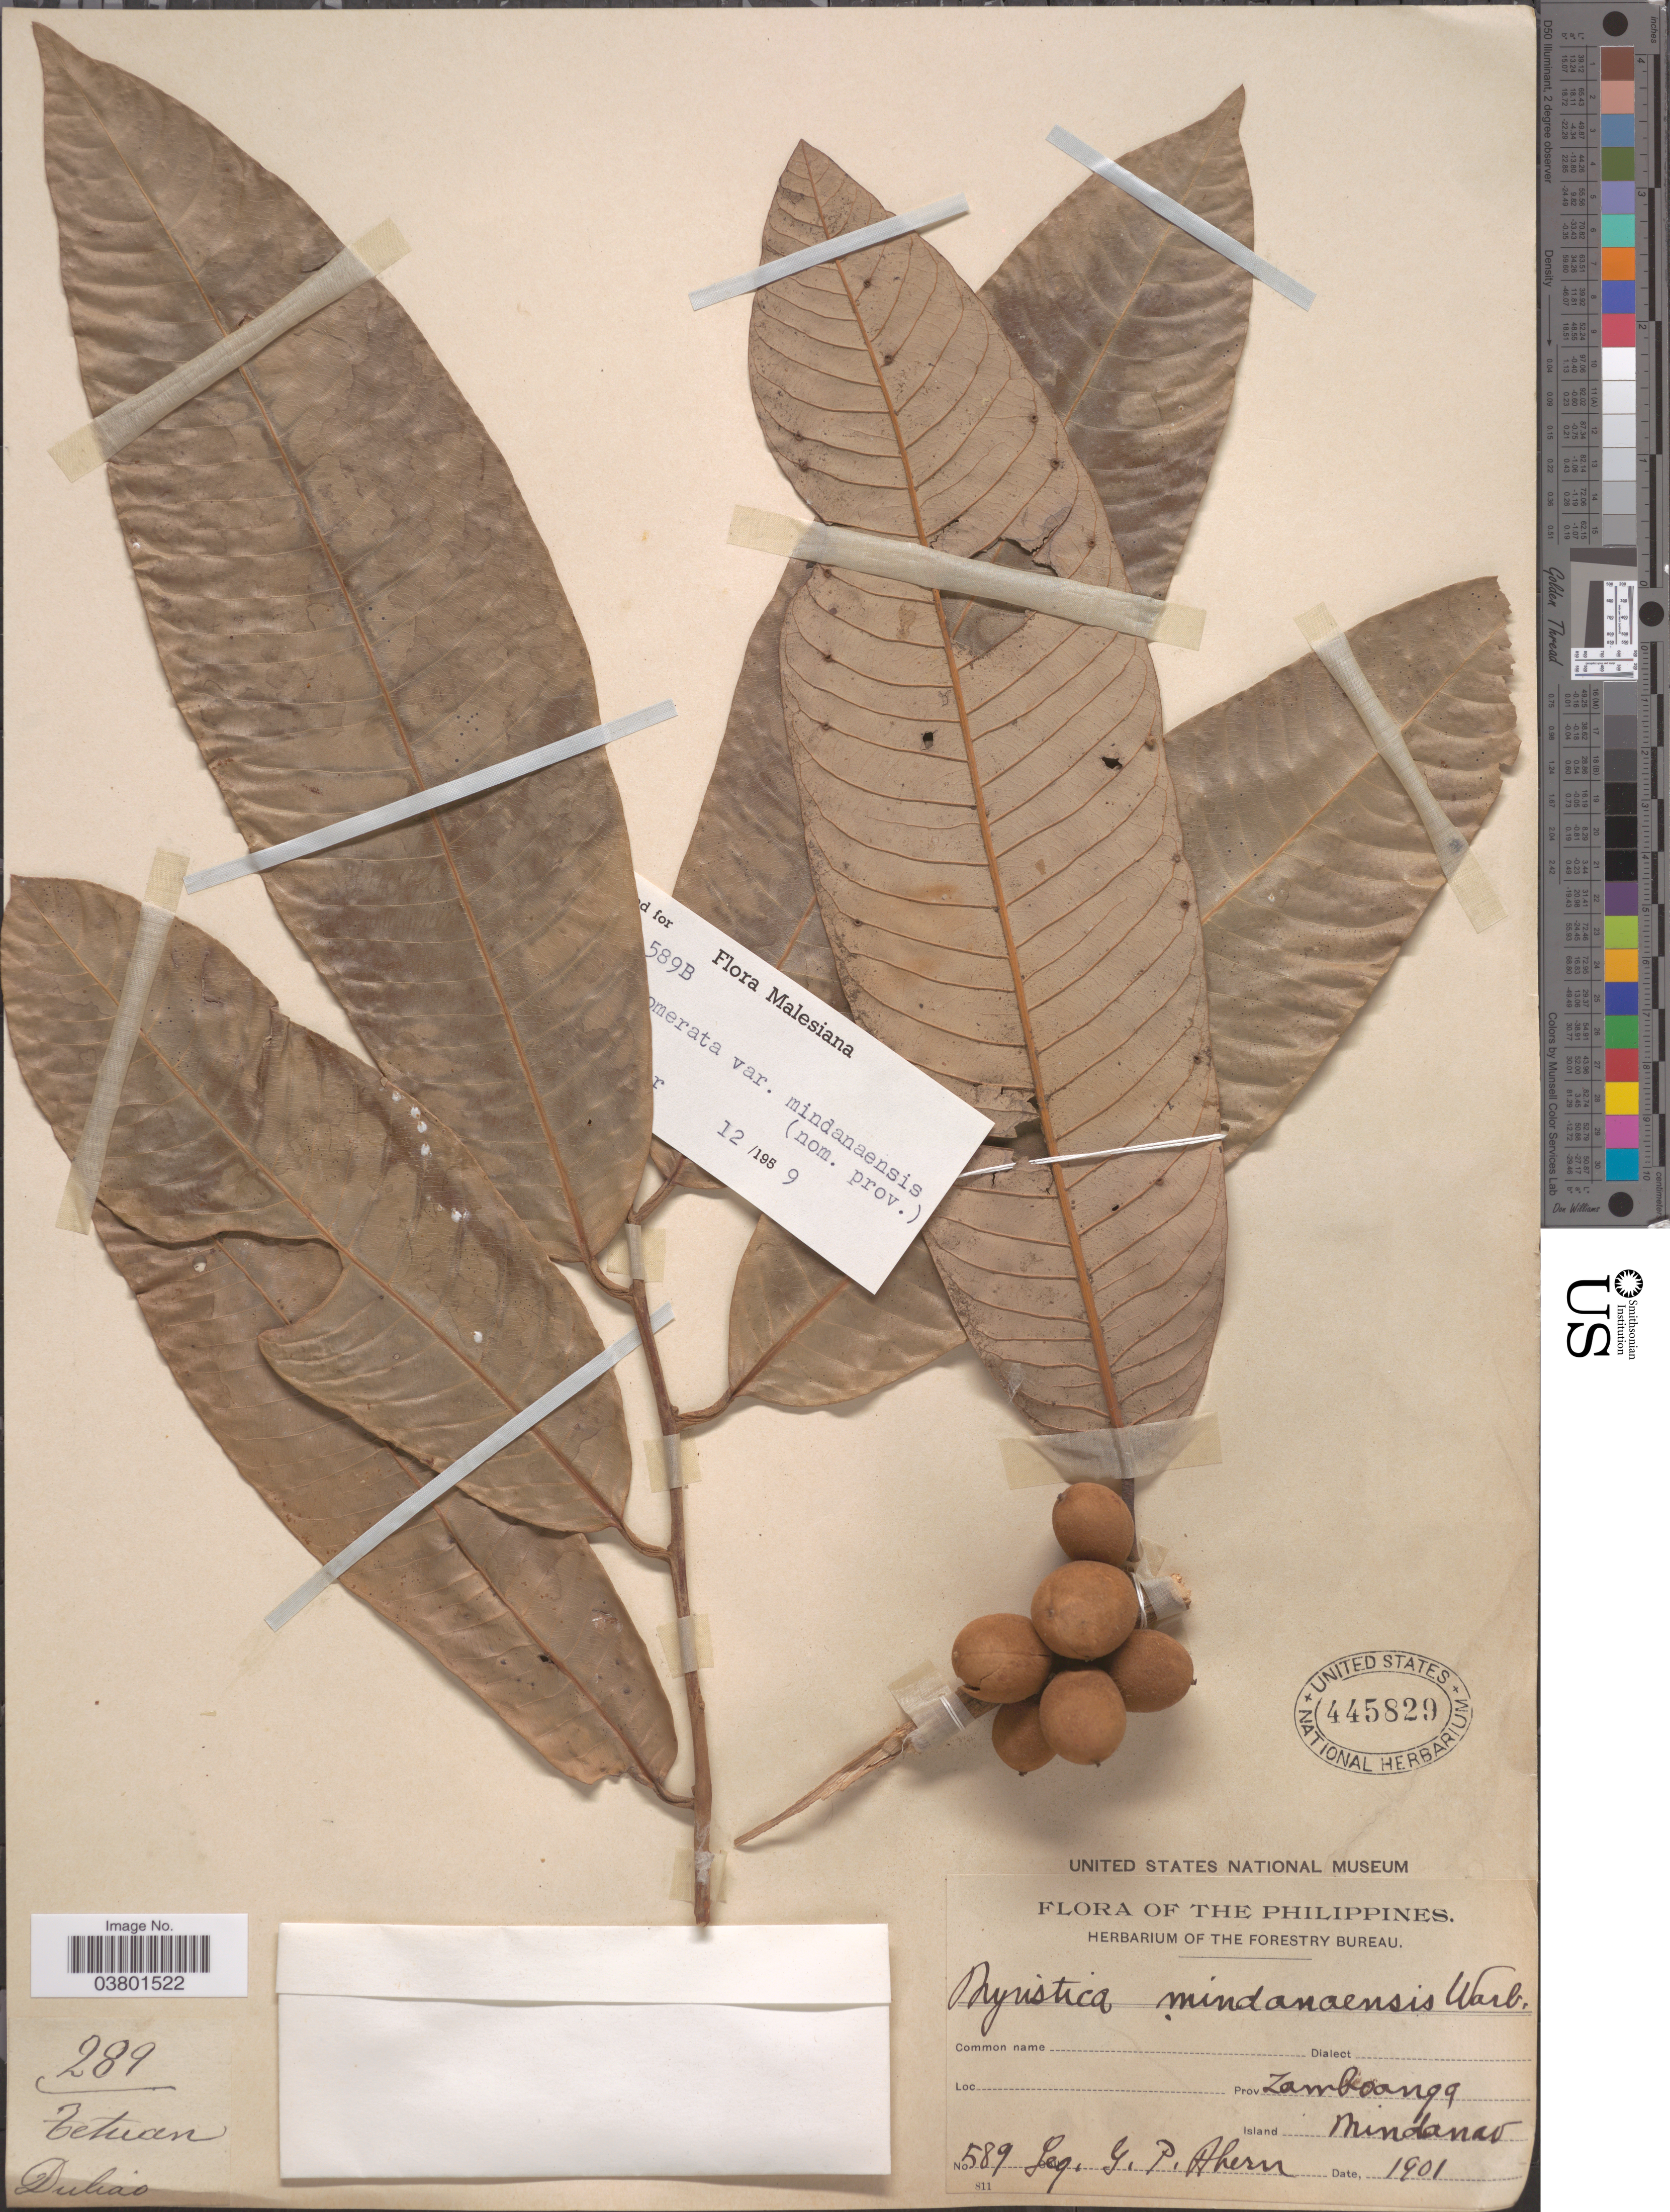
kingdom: Plantae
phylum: Tracheophyta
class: Magnoliopsida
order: Magnoliales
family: Myristicaceae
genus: Knema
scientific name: Knema glomerata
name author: (Blanco) Merr.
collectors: G. Ahern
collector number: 589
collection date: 1901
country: Philippines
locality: Prov. Zamboanga. Island Mindanao.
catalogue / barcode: US 445829